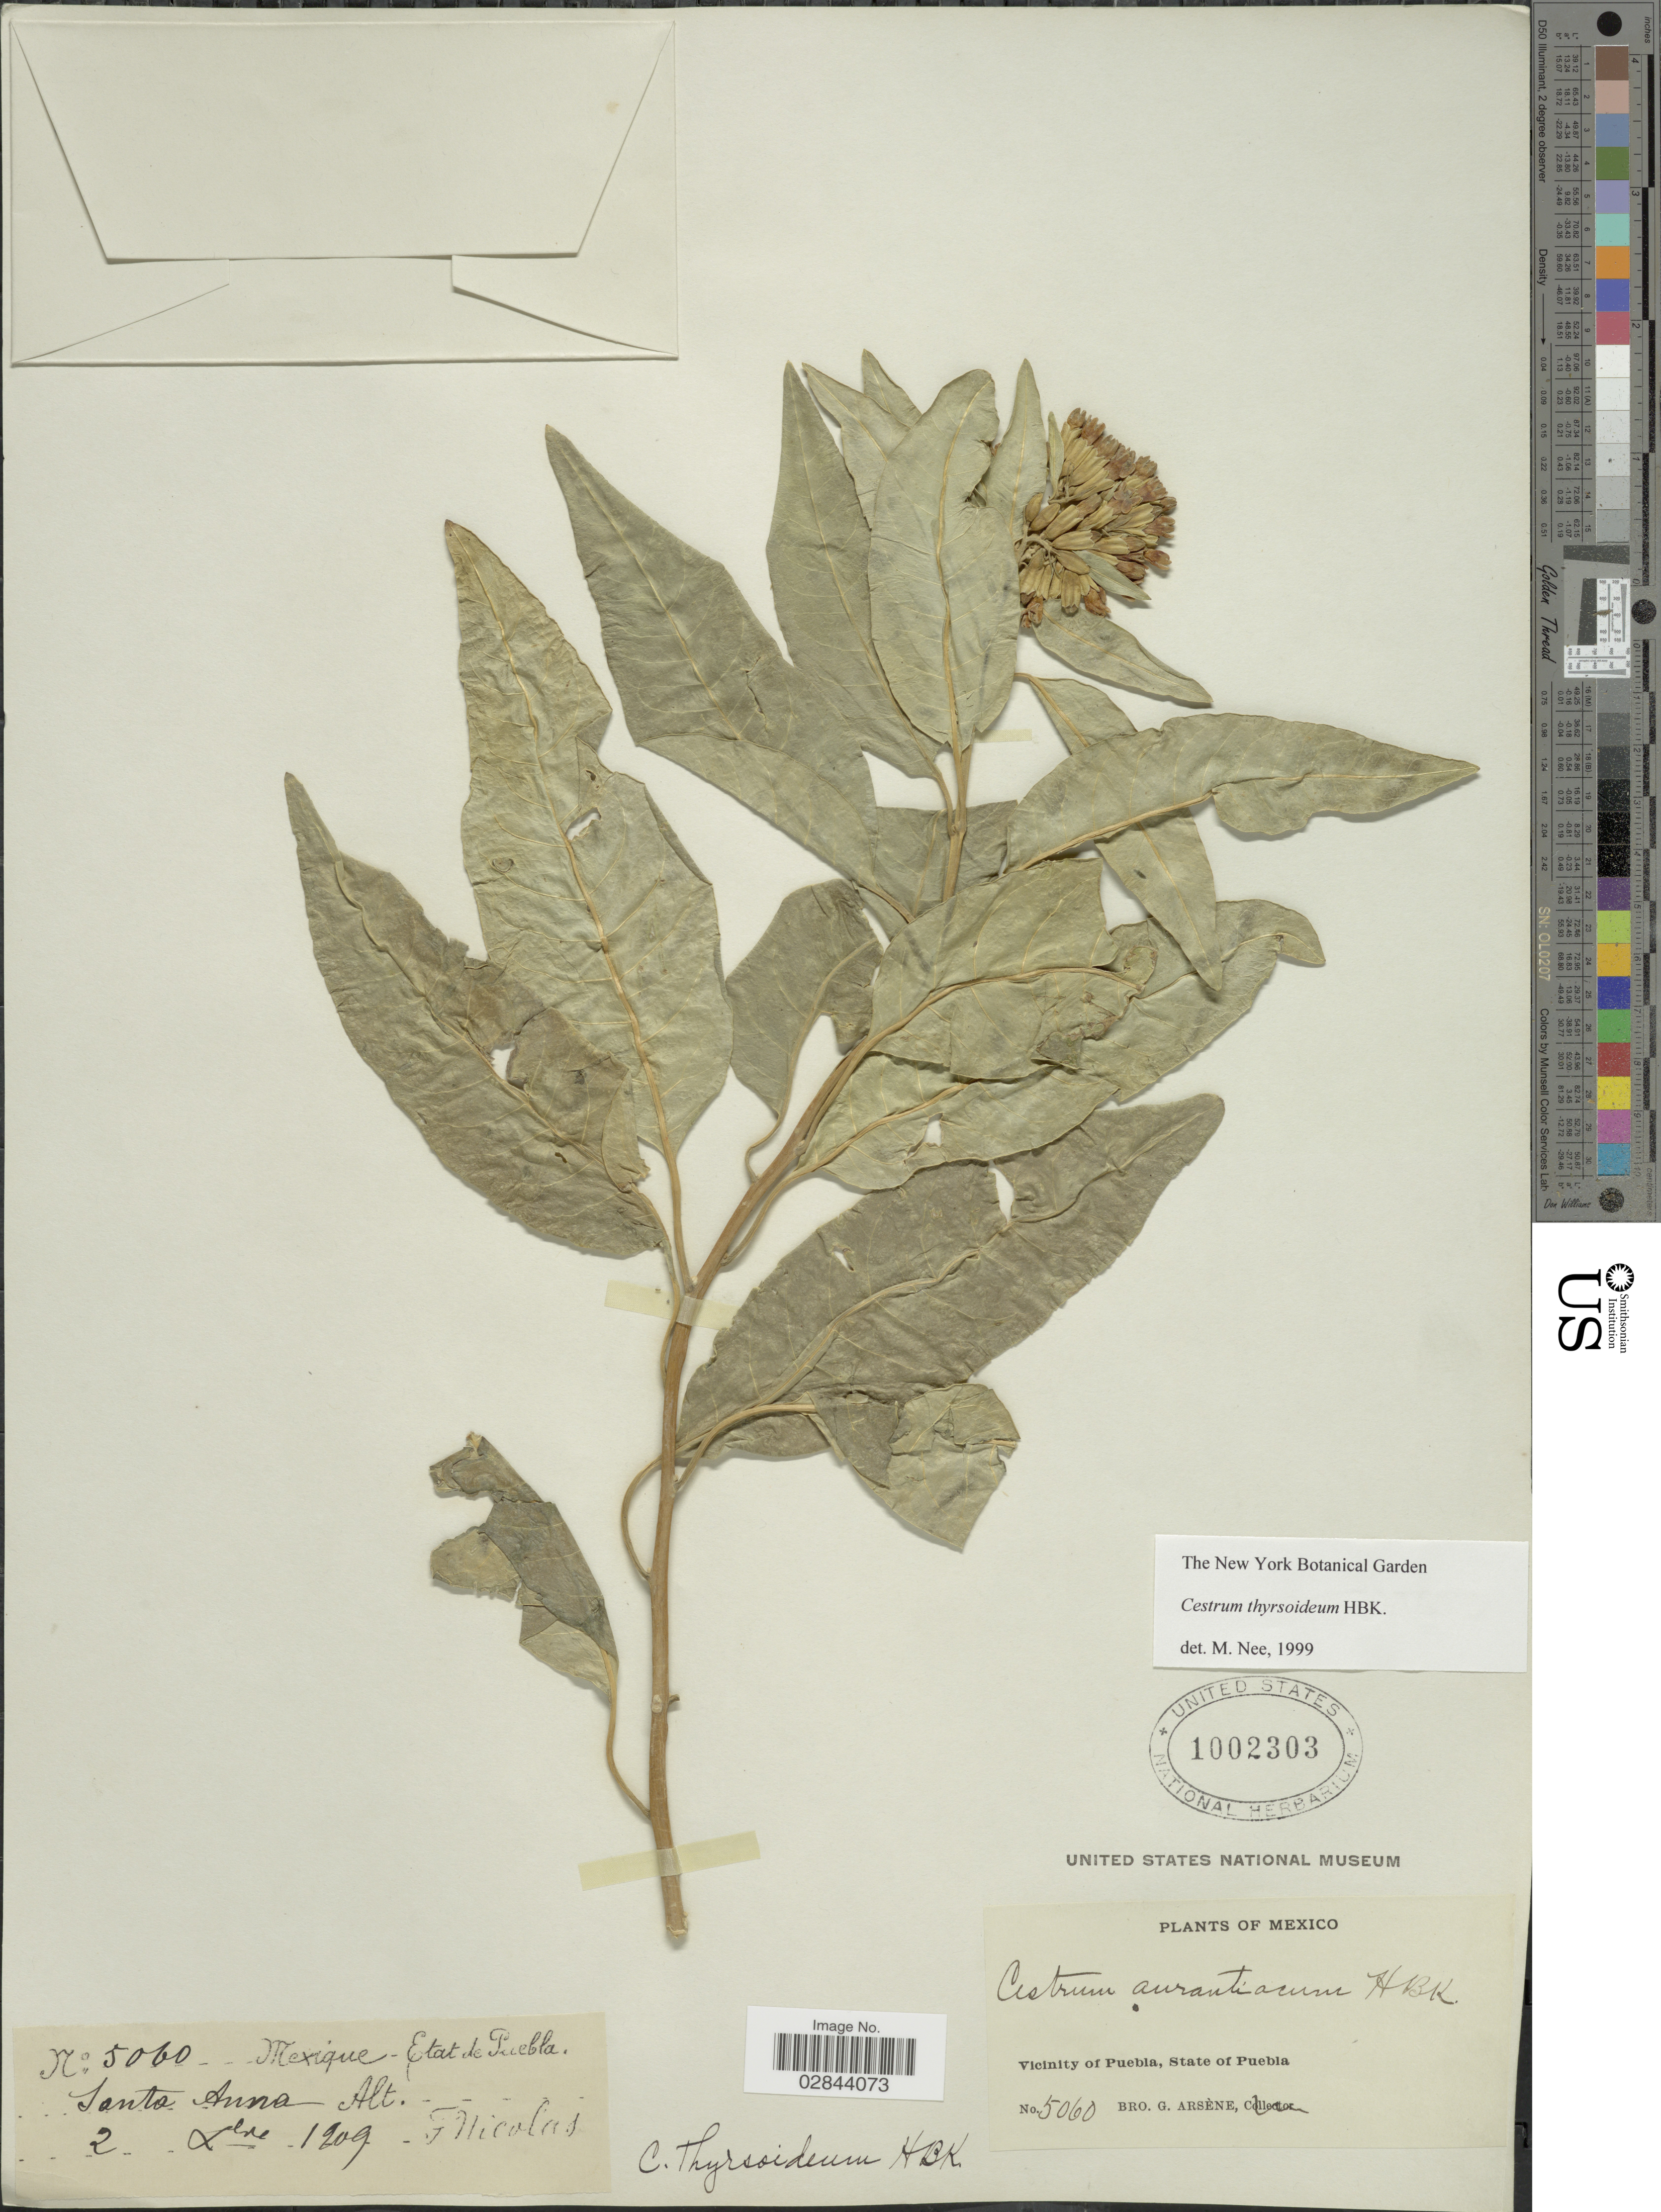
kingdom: Plantae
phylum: Tracheophyta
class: Magnoliopsida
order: Solanales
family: Solanaceae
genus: Cestrum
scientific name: Cestrum thyrsoideum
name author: Kunth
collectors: F. Nicolas & Bro. G. Arsène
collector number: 5060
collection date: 1909-12-02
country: Mexico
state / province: Puebla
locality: Mexique - Etat de Puebla, Santa Ana, Vicinity of Puebla.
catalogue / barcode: US 1002303